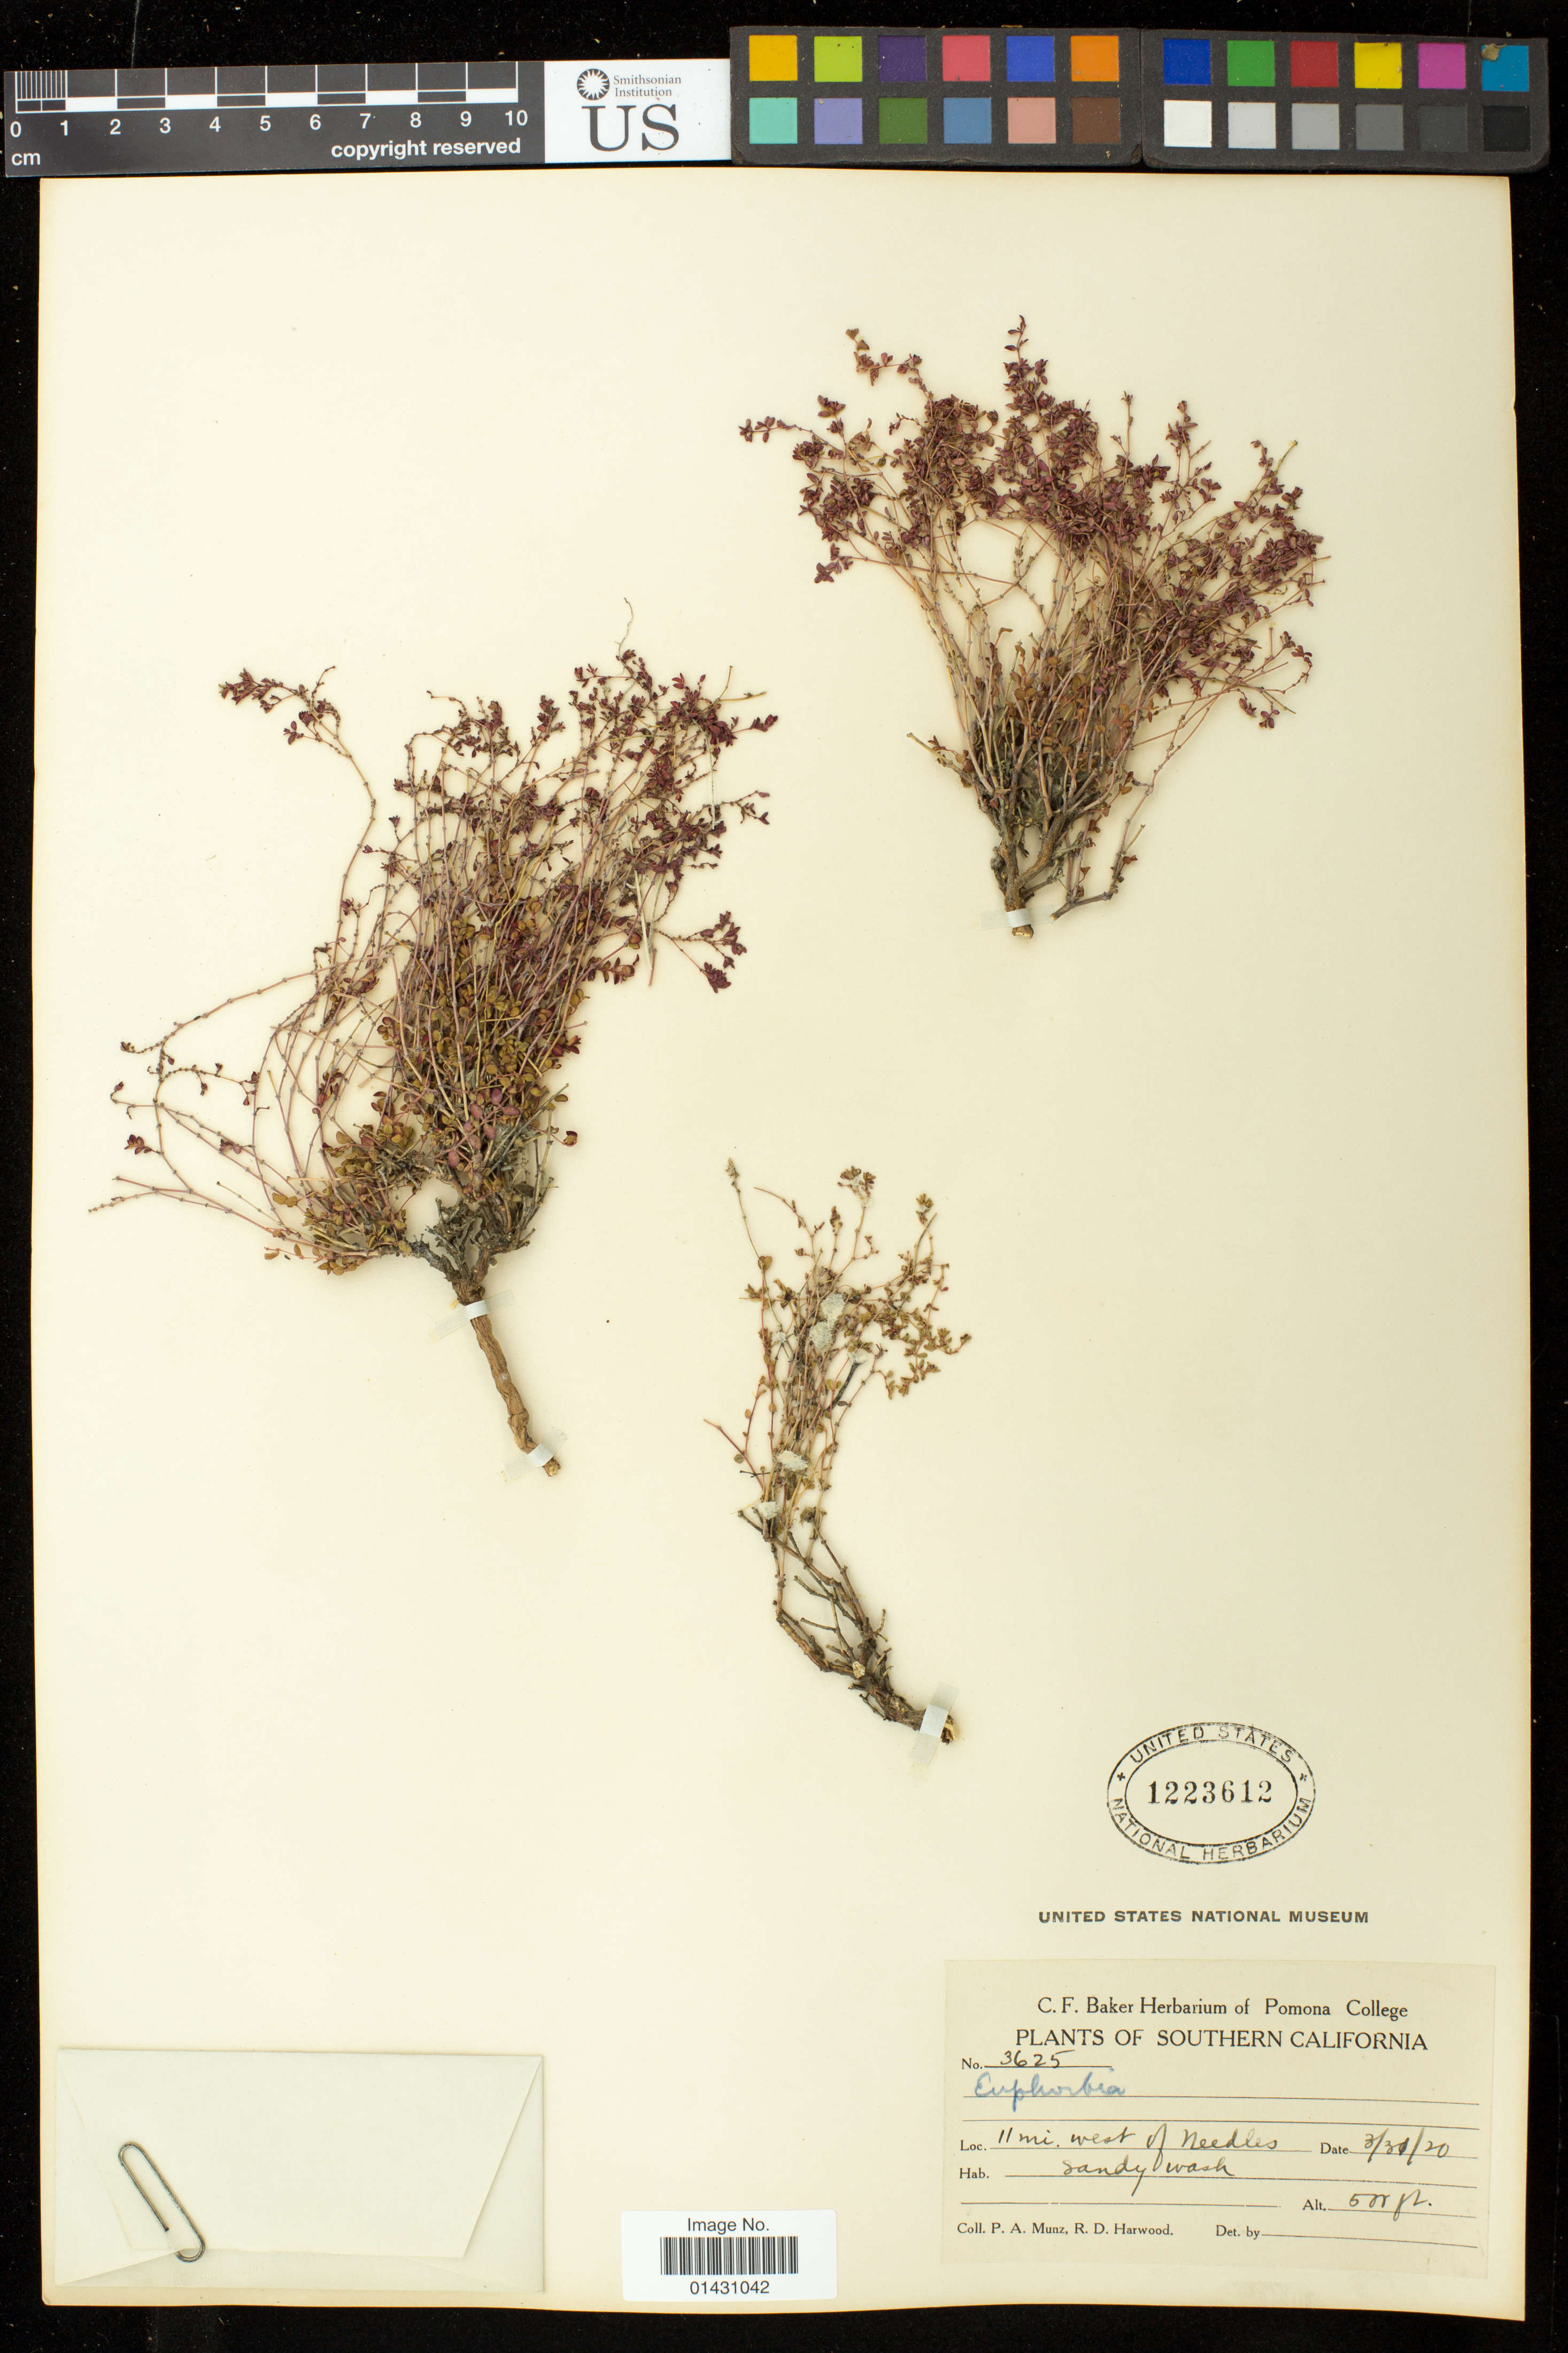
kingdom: Plantae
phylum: Tracheophyta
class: Magnoliopsida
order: Malpighiales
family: Euphorbiaceae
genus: Euphorbia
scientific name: Euphorbia polycarpa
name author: Benth.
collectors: P. A. Munz & R. Harwood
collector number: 3625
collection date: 1920-03-31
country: United States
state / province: California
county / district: San Bernardino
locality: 11 mi. west of Needles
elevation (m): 152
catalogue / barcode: US 1223612